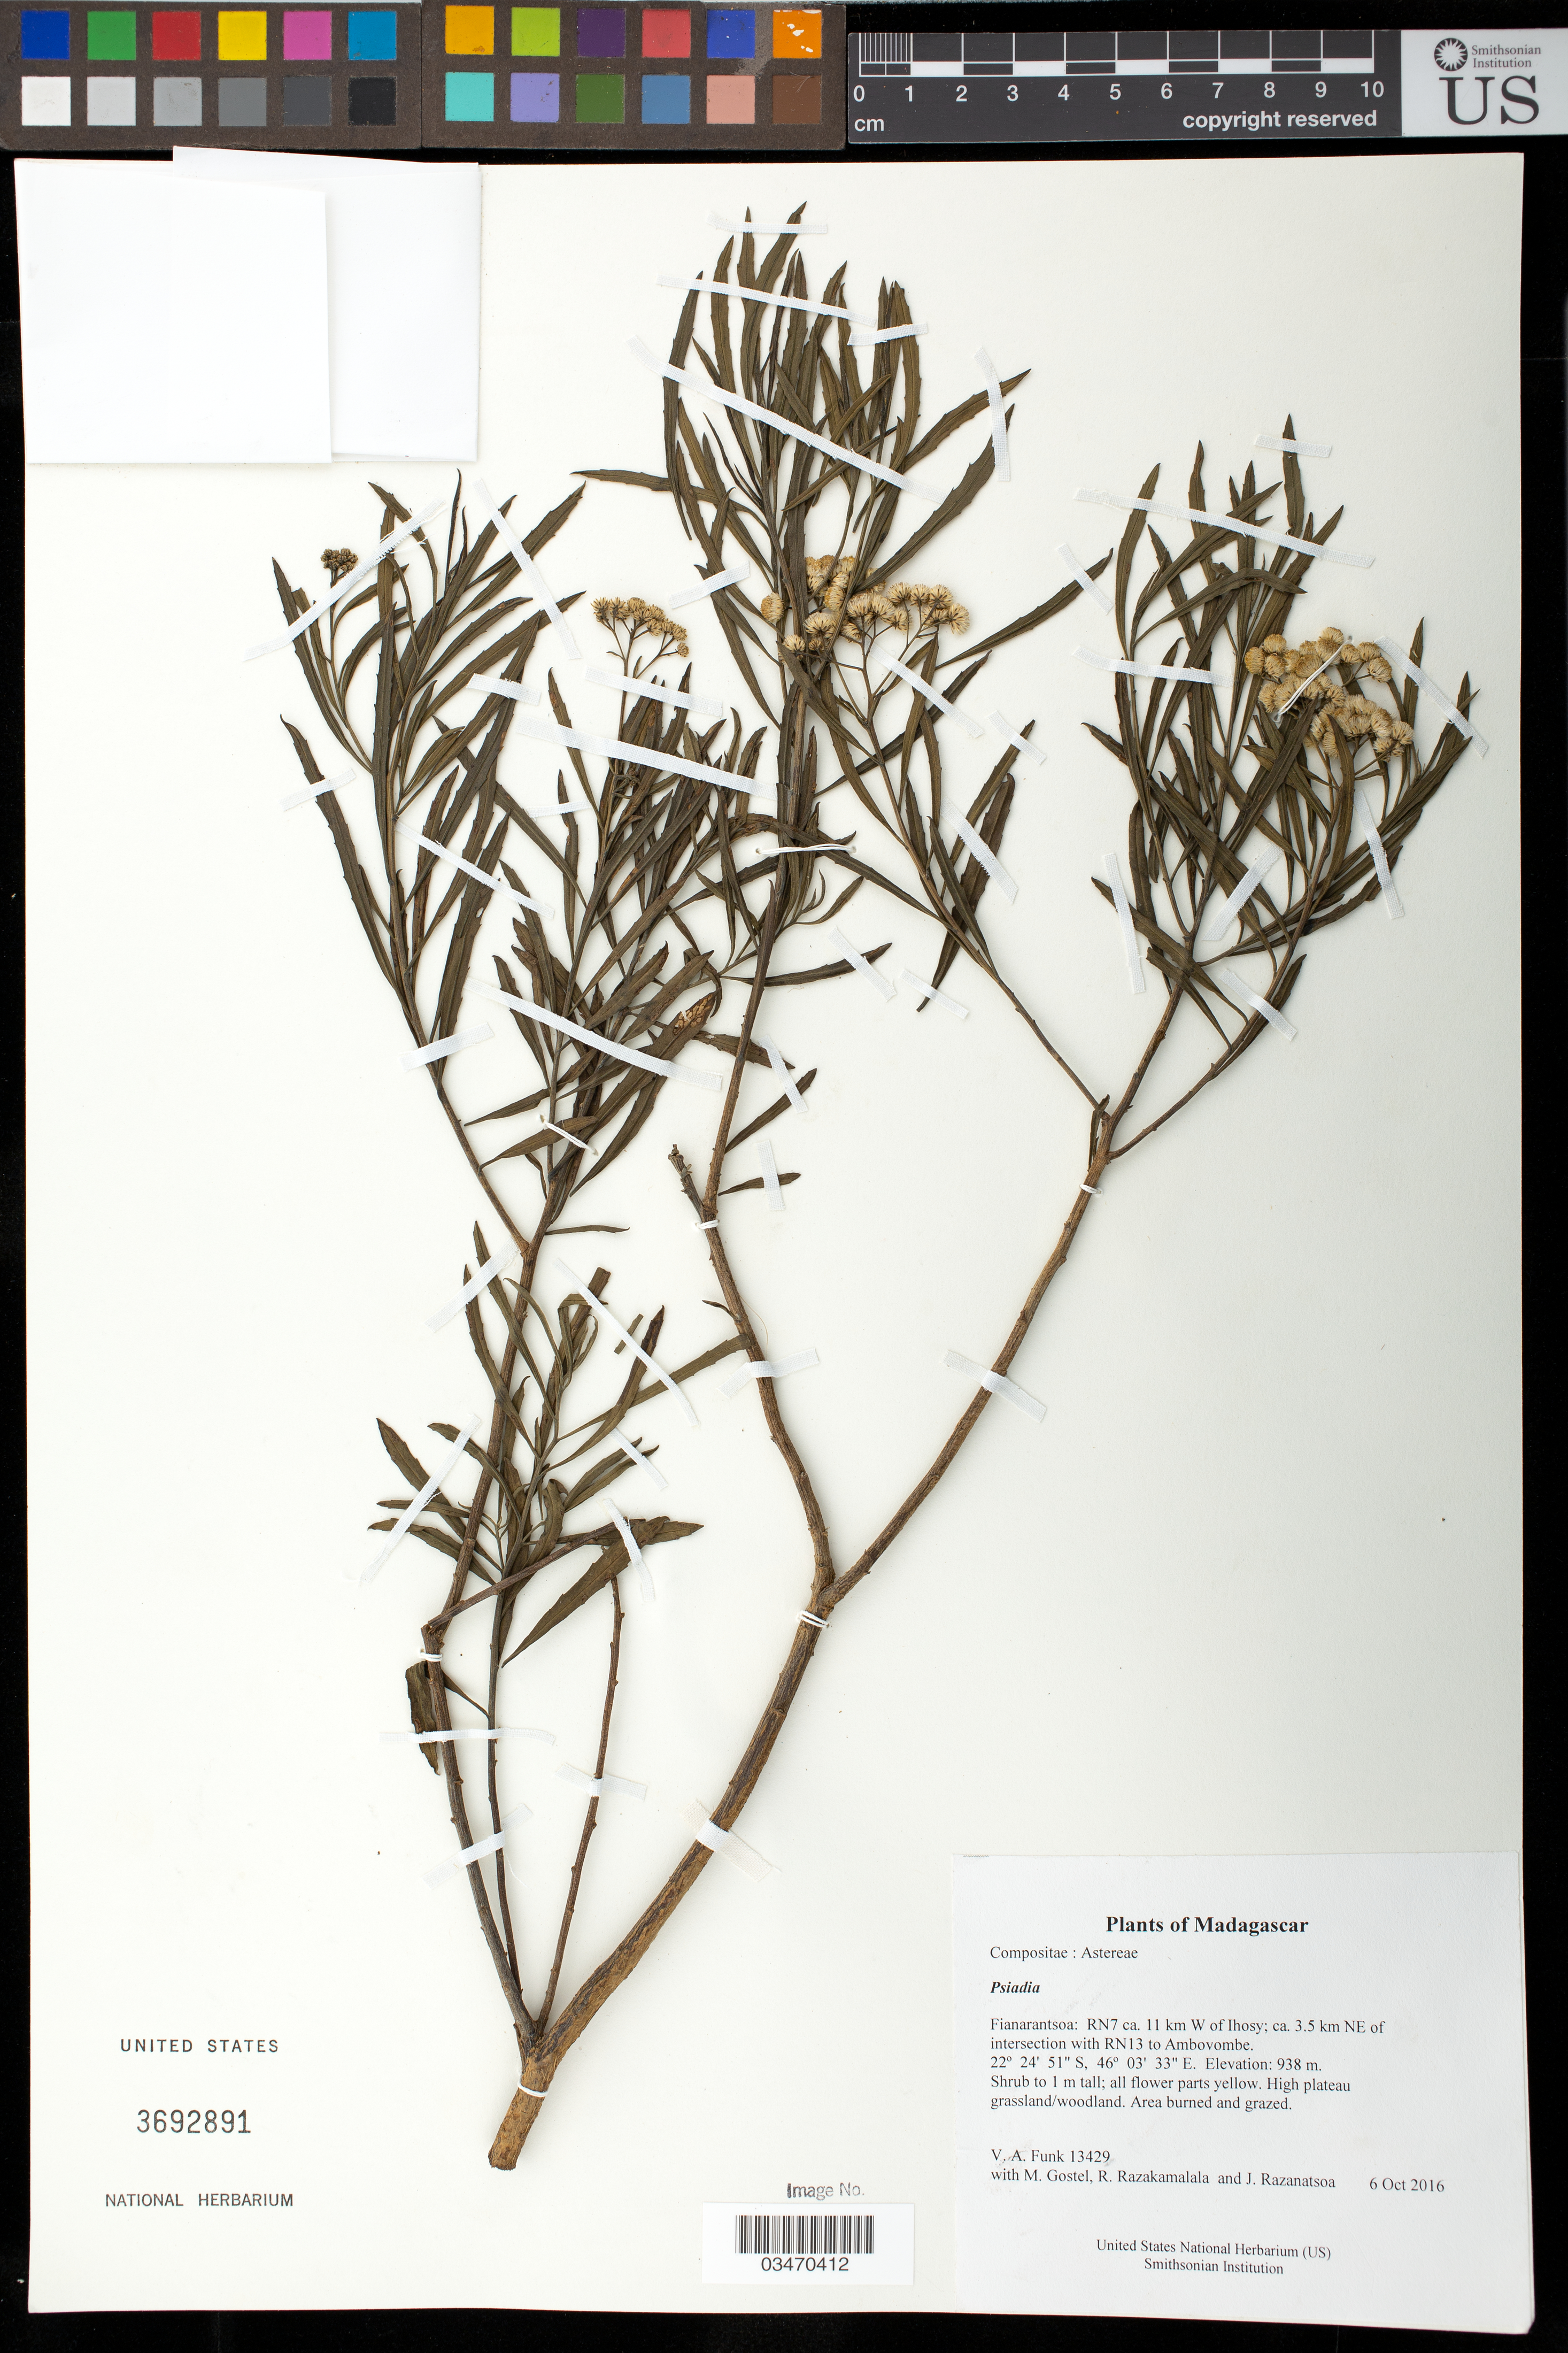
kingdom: Plantae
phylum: Tracheophyta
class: Magnoliopsida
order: Asterales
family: Asteraceae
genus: Psiadia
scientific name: Psiadia sp.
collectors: M. R. Gostel, R. Razakamalala & J. Razanatsoa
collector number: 13429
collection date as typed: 6 Oct 2016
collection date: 2016-10-06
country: Madagascar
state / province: Ihorombe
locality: RN7 ca. 11 km W of Ihosy; ca. 3.5 km NE of intersection with RN13 to Ambovombe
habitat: High plateau grassland/woodland. Area burned and grazed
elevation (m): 938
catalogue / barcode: US 3692891